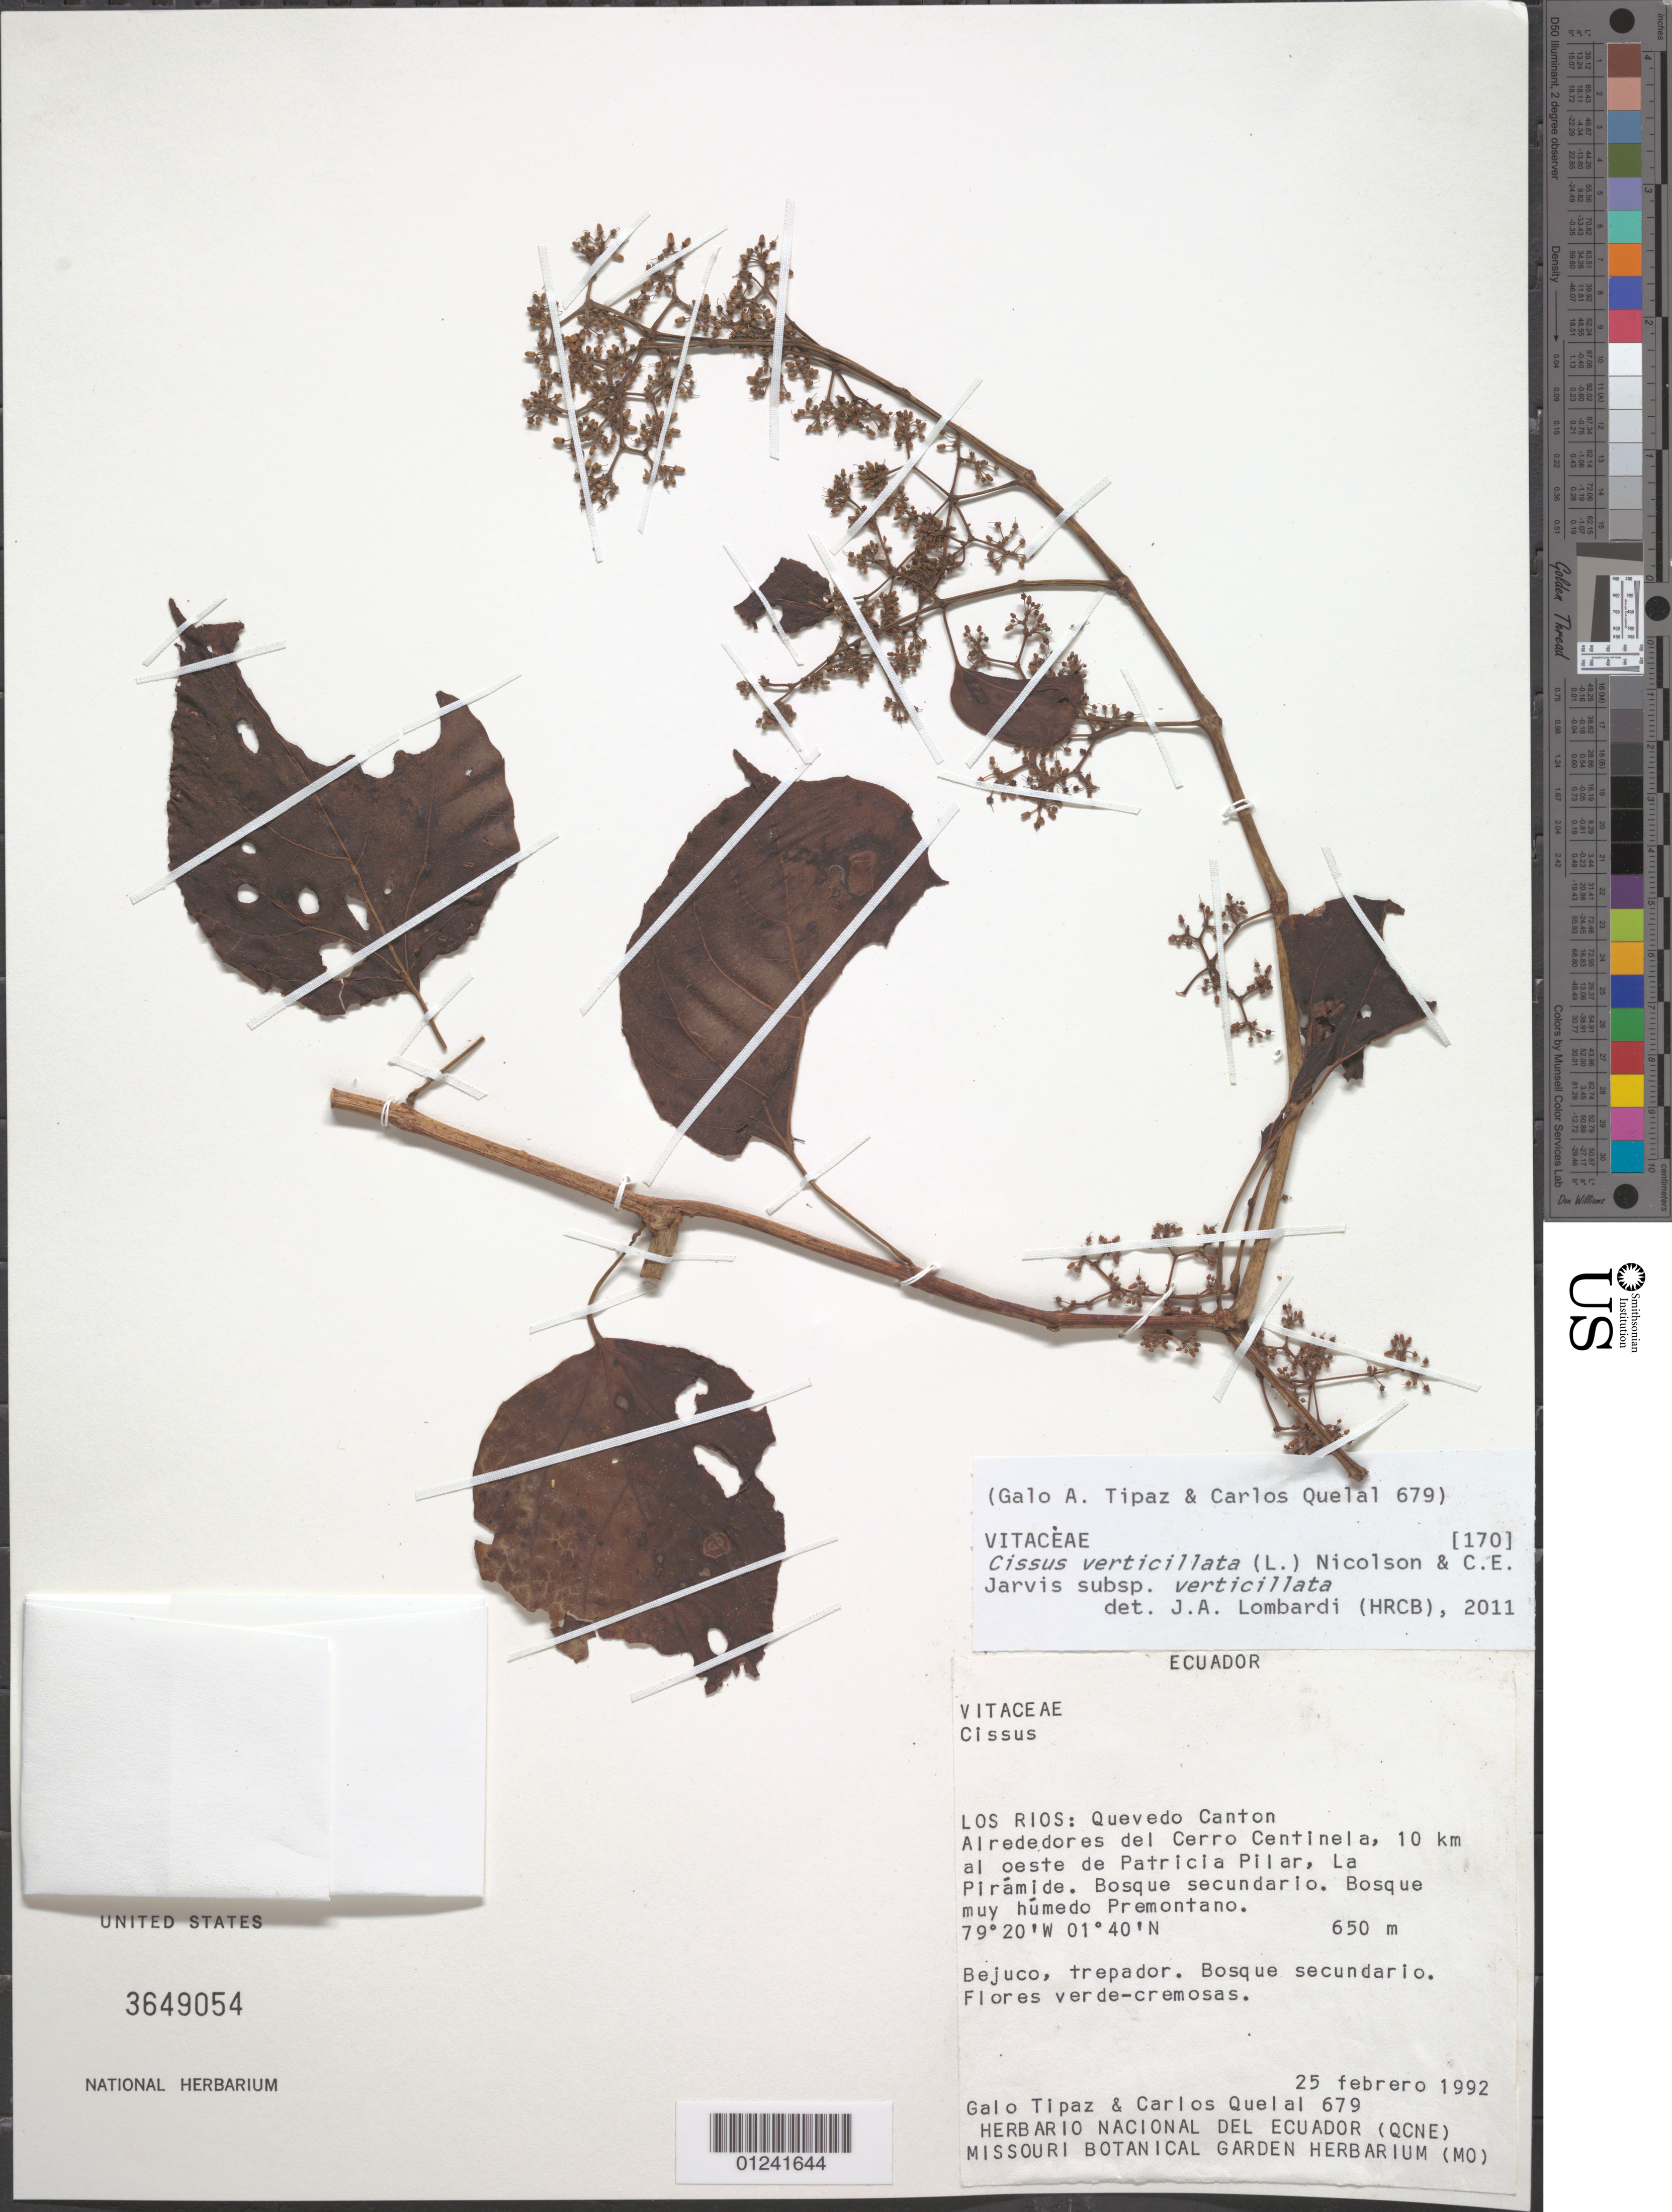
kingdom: Plantae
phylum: Tracheophyta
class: Magnoliopsida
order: Vitales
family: Vitaceae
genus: Cissus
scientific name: Cissus verticillata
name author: (L.) Nicolson & C.E. Jarvis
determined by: Lombardi, Julio A.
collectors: G. Tipaz & C. Quelal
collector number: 679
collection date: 1992-02-25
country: Ecuador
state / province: Los Ríos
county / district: Quevedo Canton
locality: Alrededores del Cerro Centinela, 10 km al oeste de Patricia Pilar, La Piramide. Bosque secundario. Bosque muy humedo Premontano.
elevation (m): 650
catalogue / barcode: US 3649054